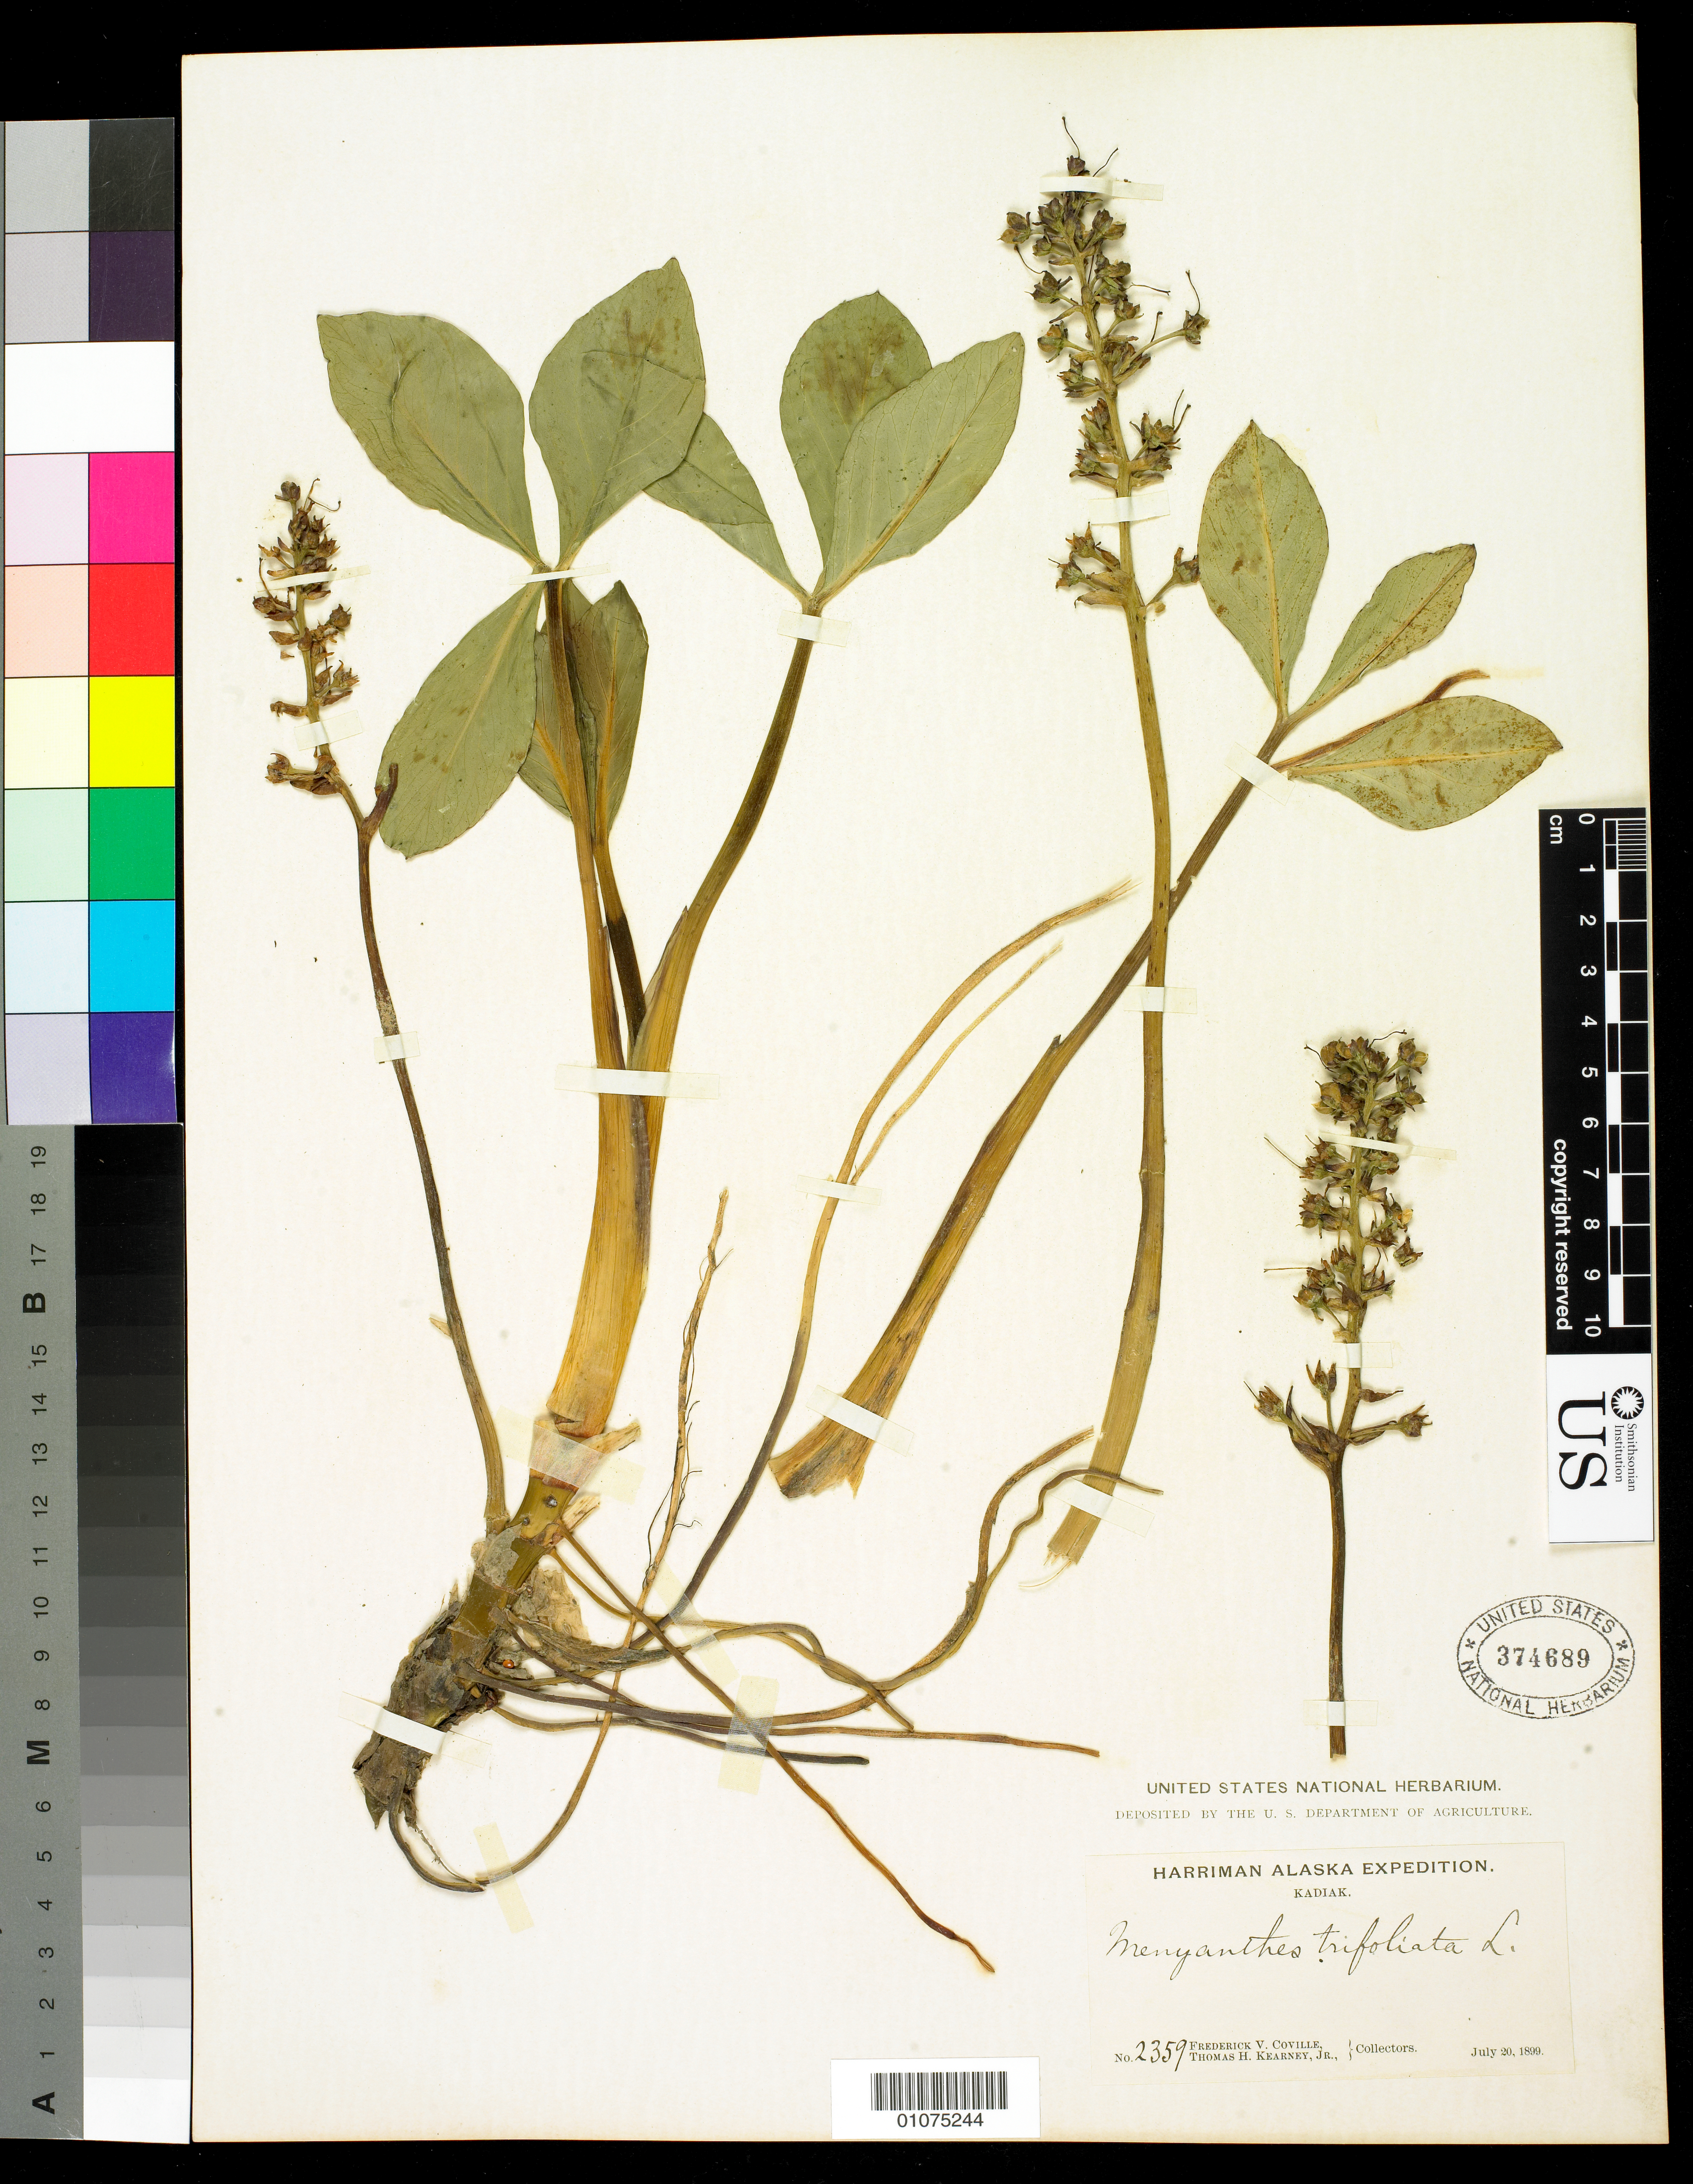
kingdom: Plantae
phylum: Tracheophyta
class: Magnoliopsida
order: Asterales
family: Menyanthaceae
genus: Menyanthes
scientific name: Menyanthes trifoliata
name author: L.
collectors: F. V. Coville & T. H. Kearney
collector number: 2359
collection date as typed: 20 Jul 1899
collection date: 1899-07-20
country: United States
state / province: Alaska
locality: Kodiak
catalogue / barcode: US 374689